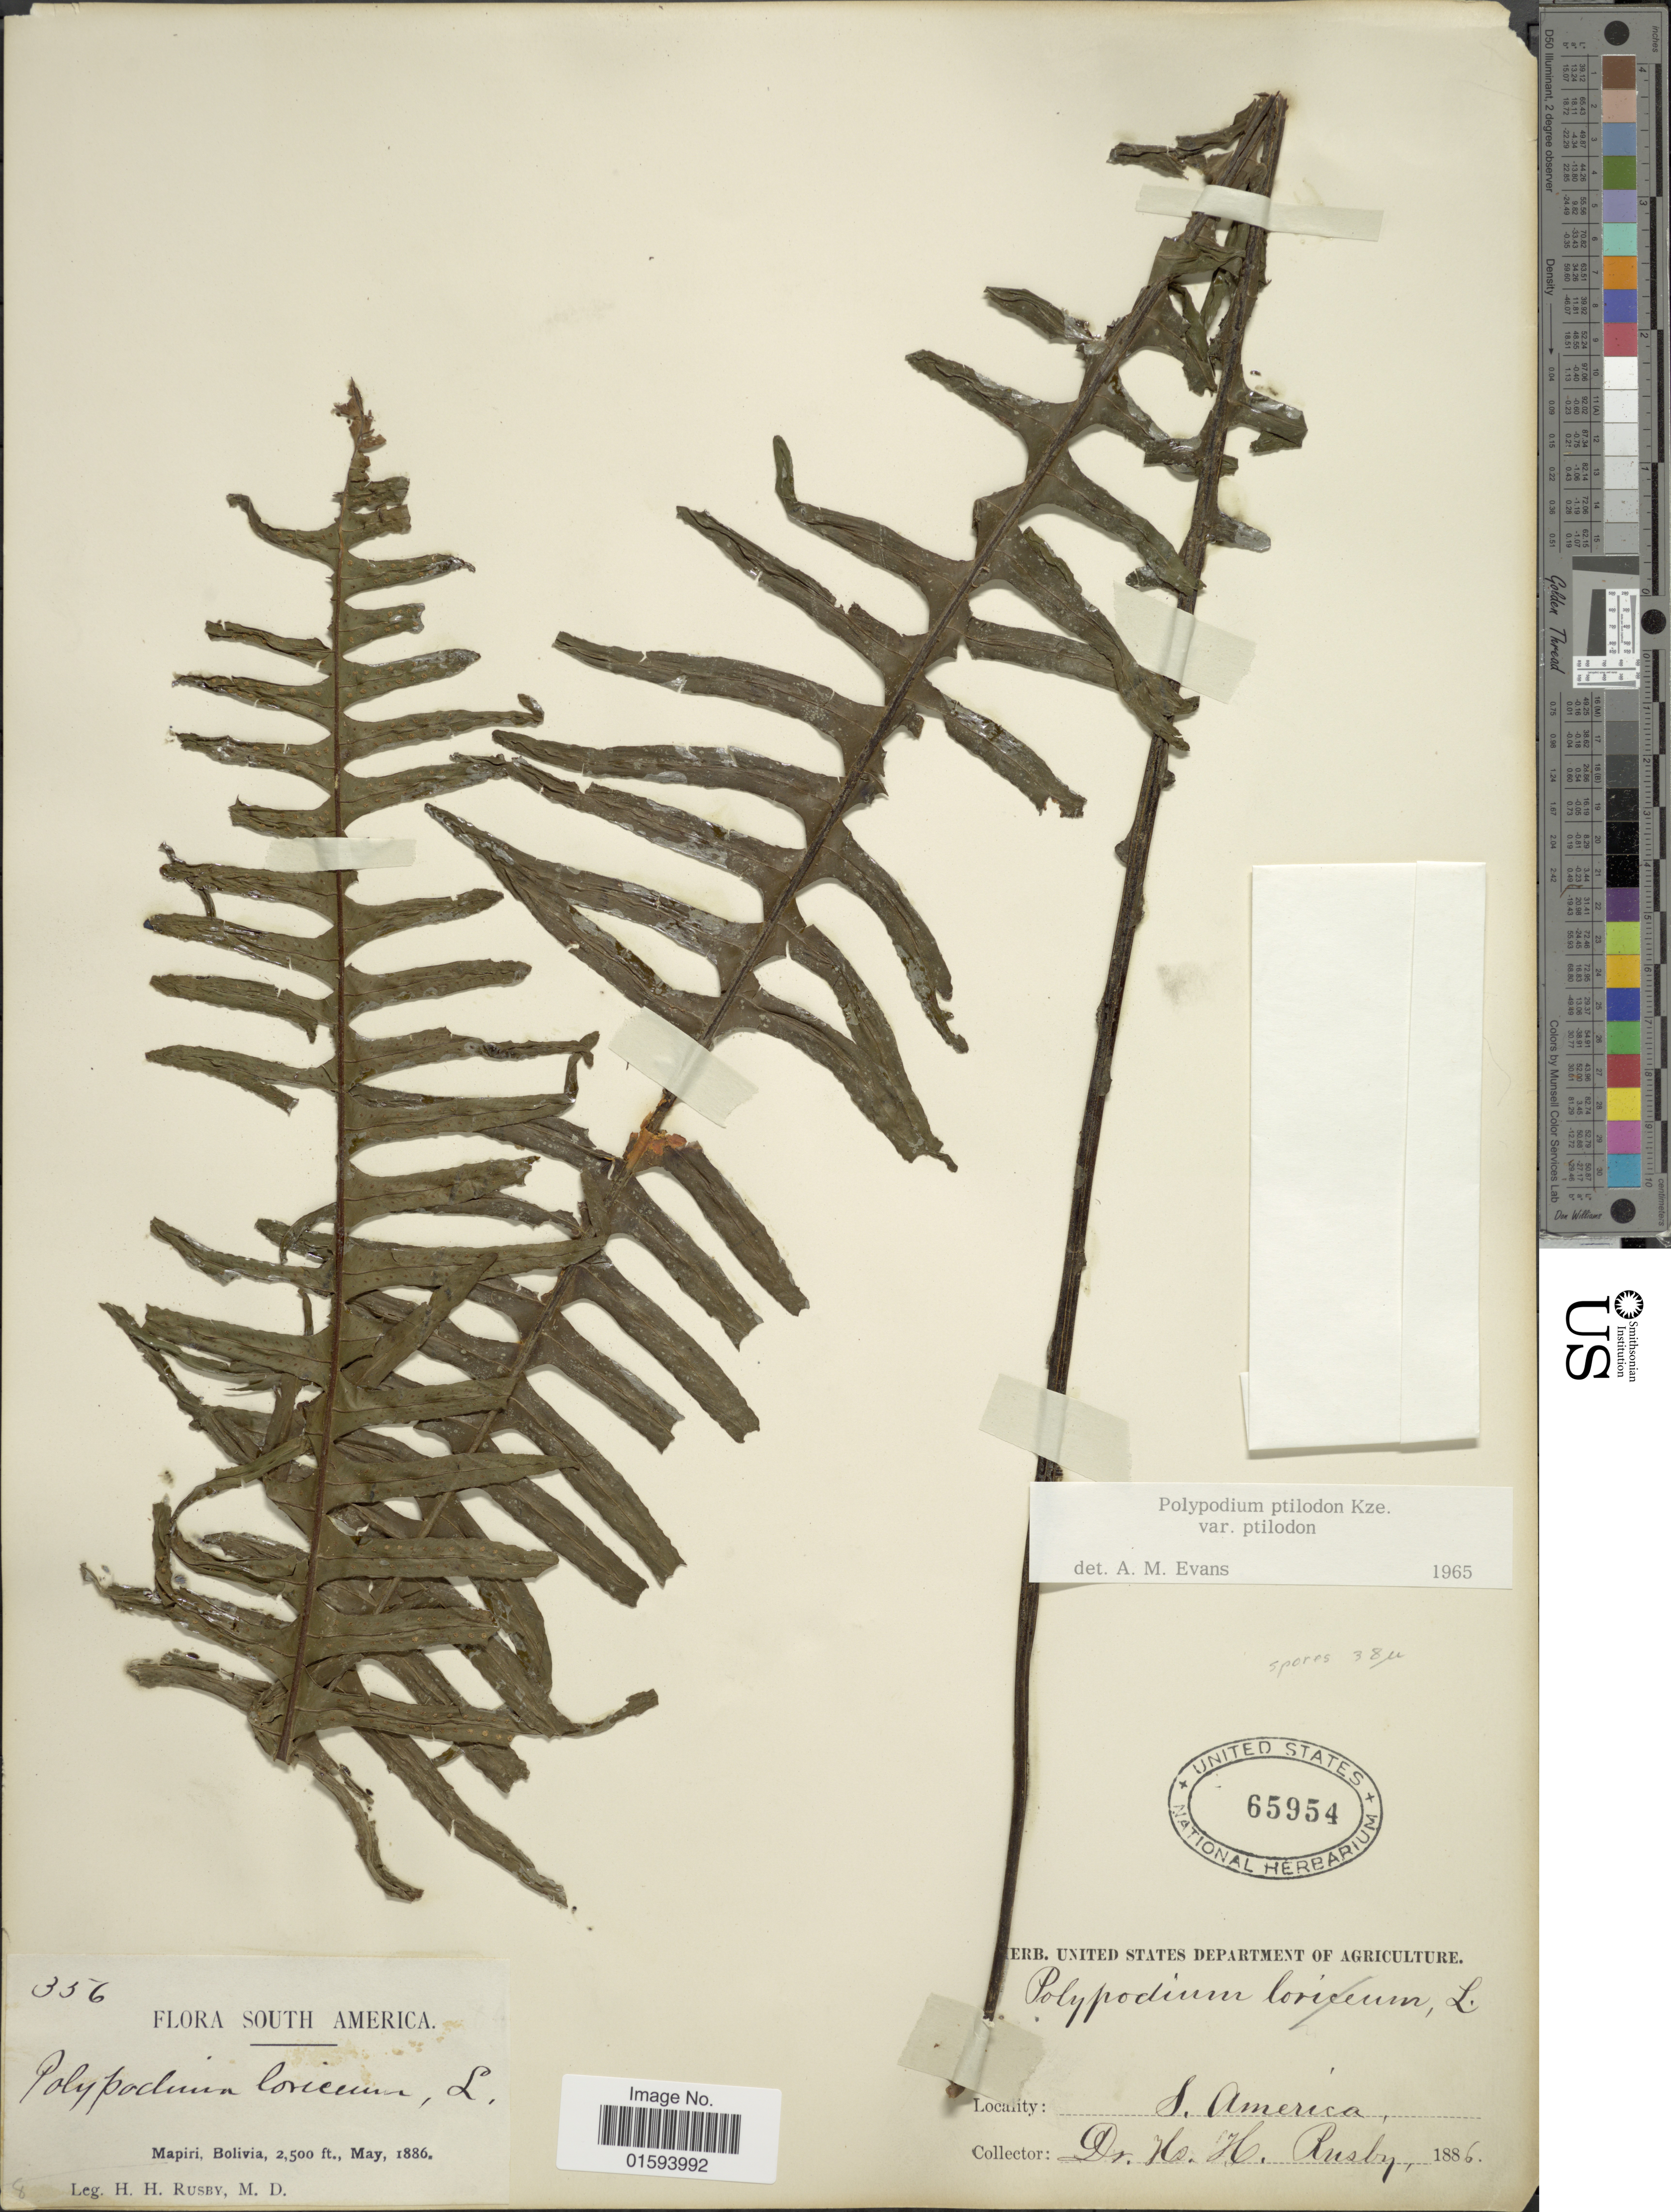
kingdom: Plantae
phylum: Tracheophyta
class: Polypodiopsida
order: Polypodiales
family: Polypodiaceae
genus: Pecluma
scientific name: Pecluma ptilodos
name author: (Kunze) Price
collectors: H. H. Rusby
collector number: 356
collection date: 1886-05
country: Bolivia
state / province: La Páz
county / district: Larecaja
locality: Mapiri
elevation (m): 762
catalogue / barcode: US 65954